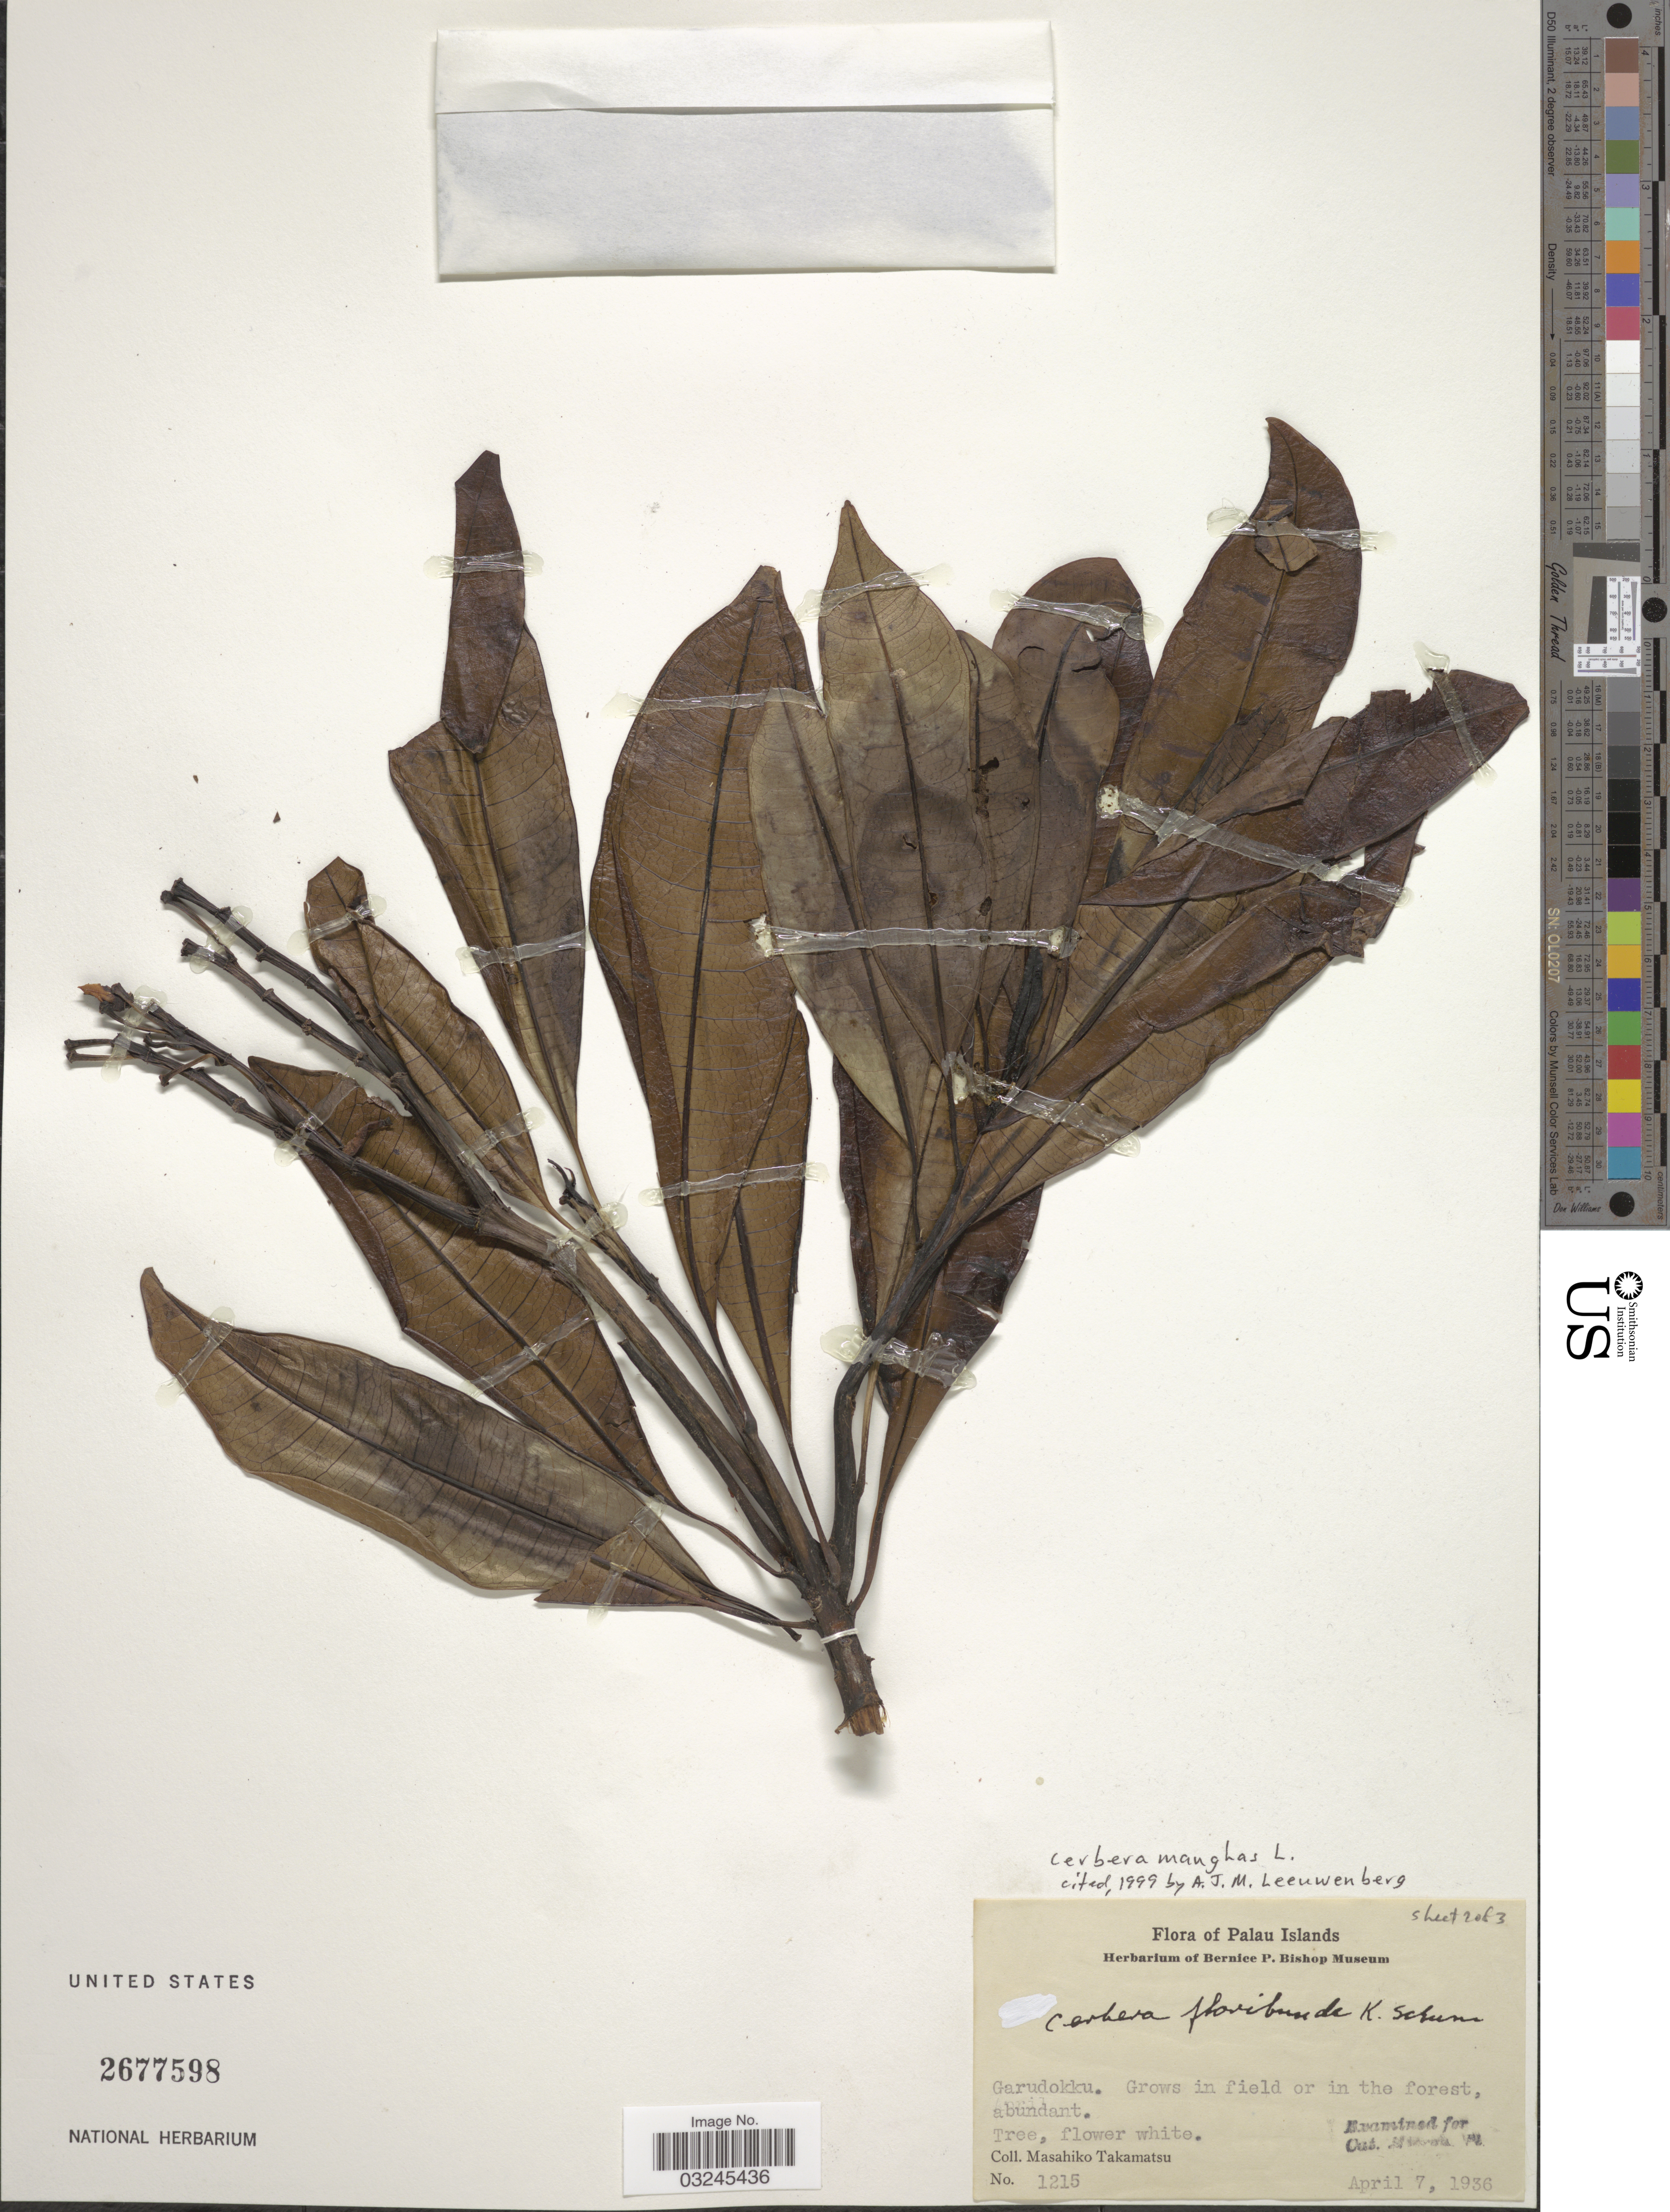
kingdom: Plantae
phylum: Tracheophyta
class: Magnoliopsida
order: Gentianales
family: Apocynaceae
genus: Cerbera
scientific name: Cerbera manghas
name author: L.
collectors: M. Takamatsu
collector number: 1215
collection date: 1936-04-07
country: Palau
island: Babeldaob [Babelthuap]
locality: Palau Islands. Garudokku.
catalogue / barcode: US 2677598